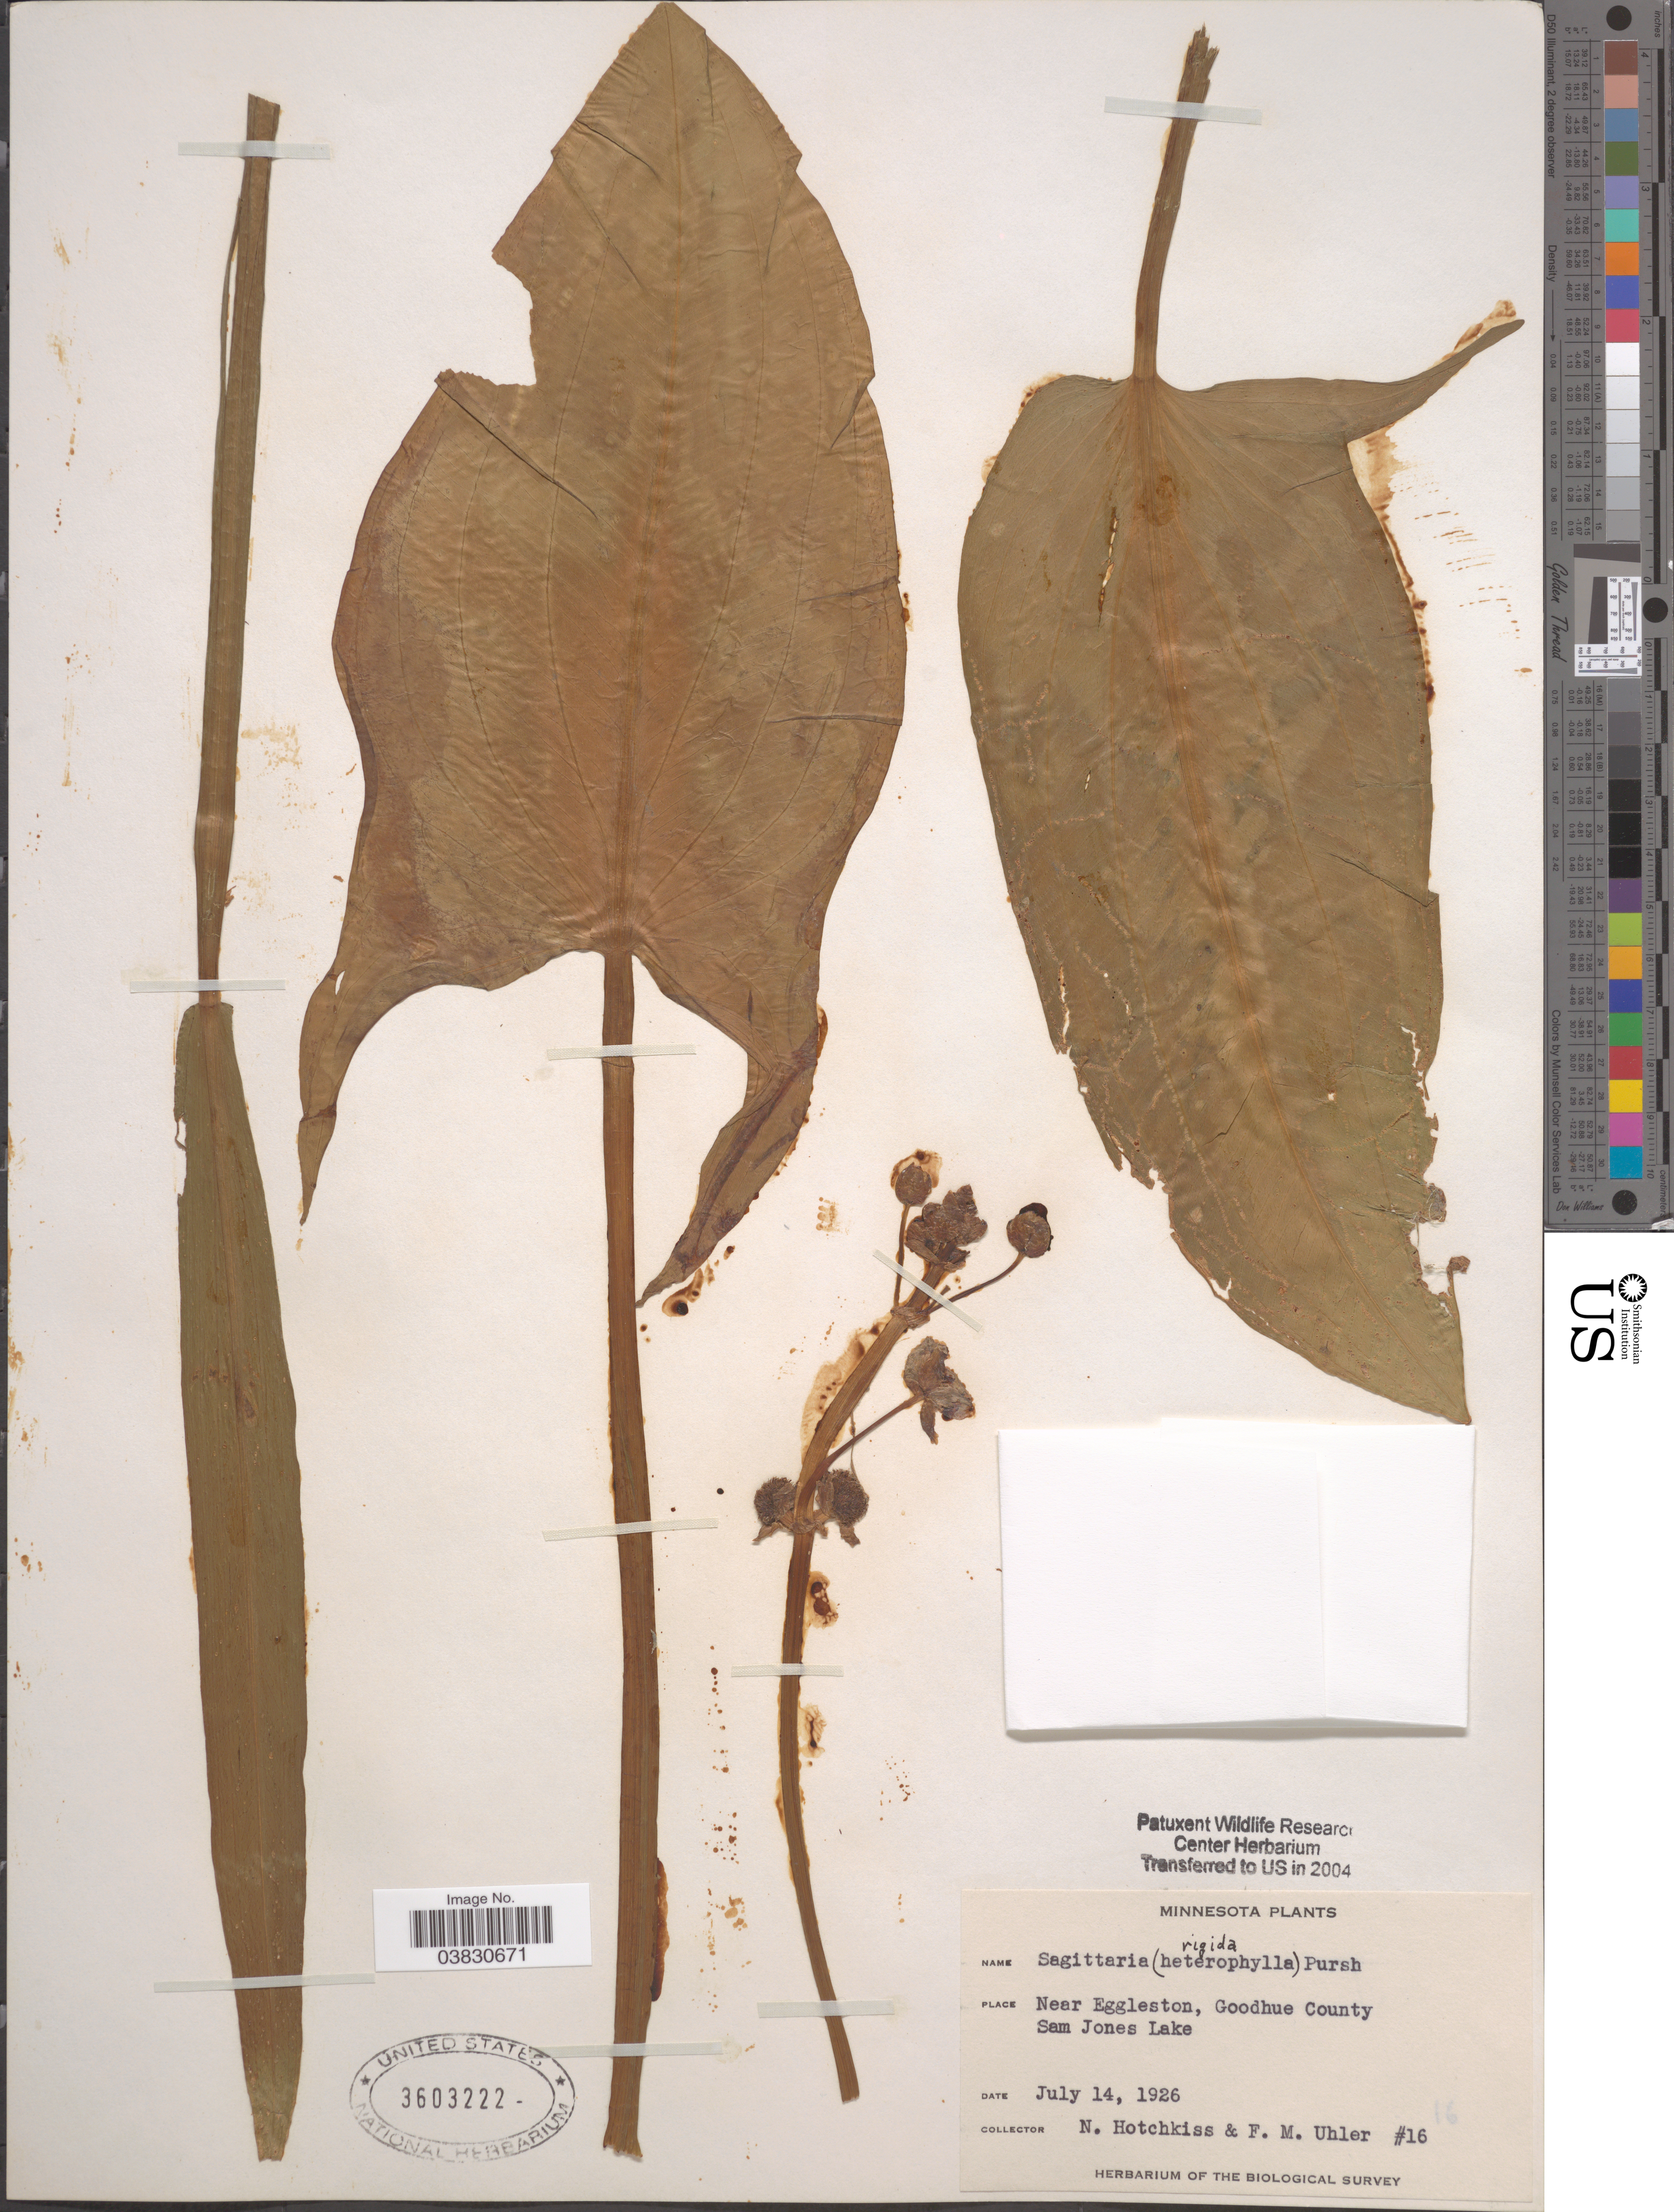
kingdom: Plantae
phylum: Tracheophyta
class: Liliopsida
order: Alismatales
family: Alismataceae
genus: Sagittaria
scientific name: Sagittaria rigida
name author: Pursh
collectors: N. Hotchkiss & F. M. Uhler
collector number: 16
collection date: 1926-07-14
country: United States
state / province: Minnesota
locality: Near Eggleston, Goodhue County. Sam Jones Lake.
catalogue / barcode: US 3603222